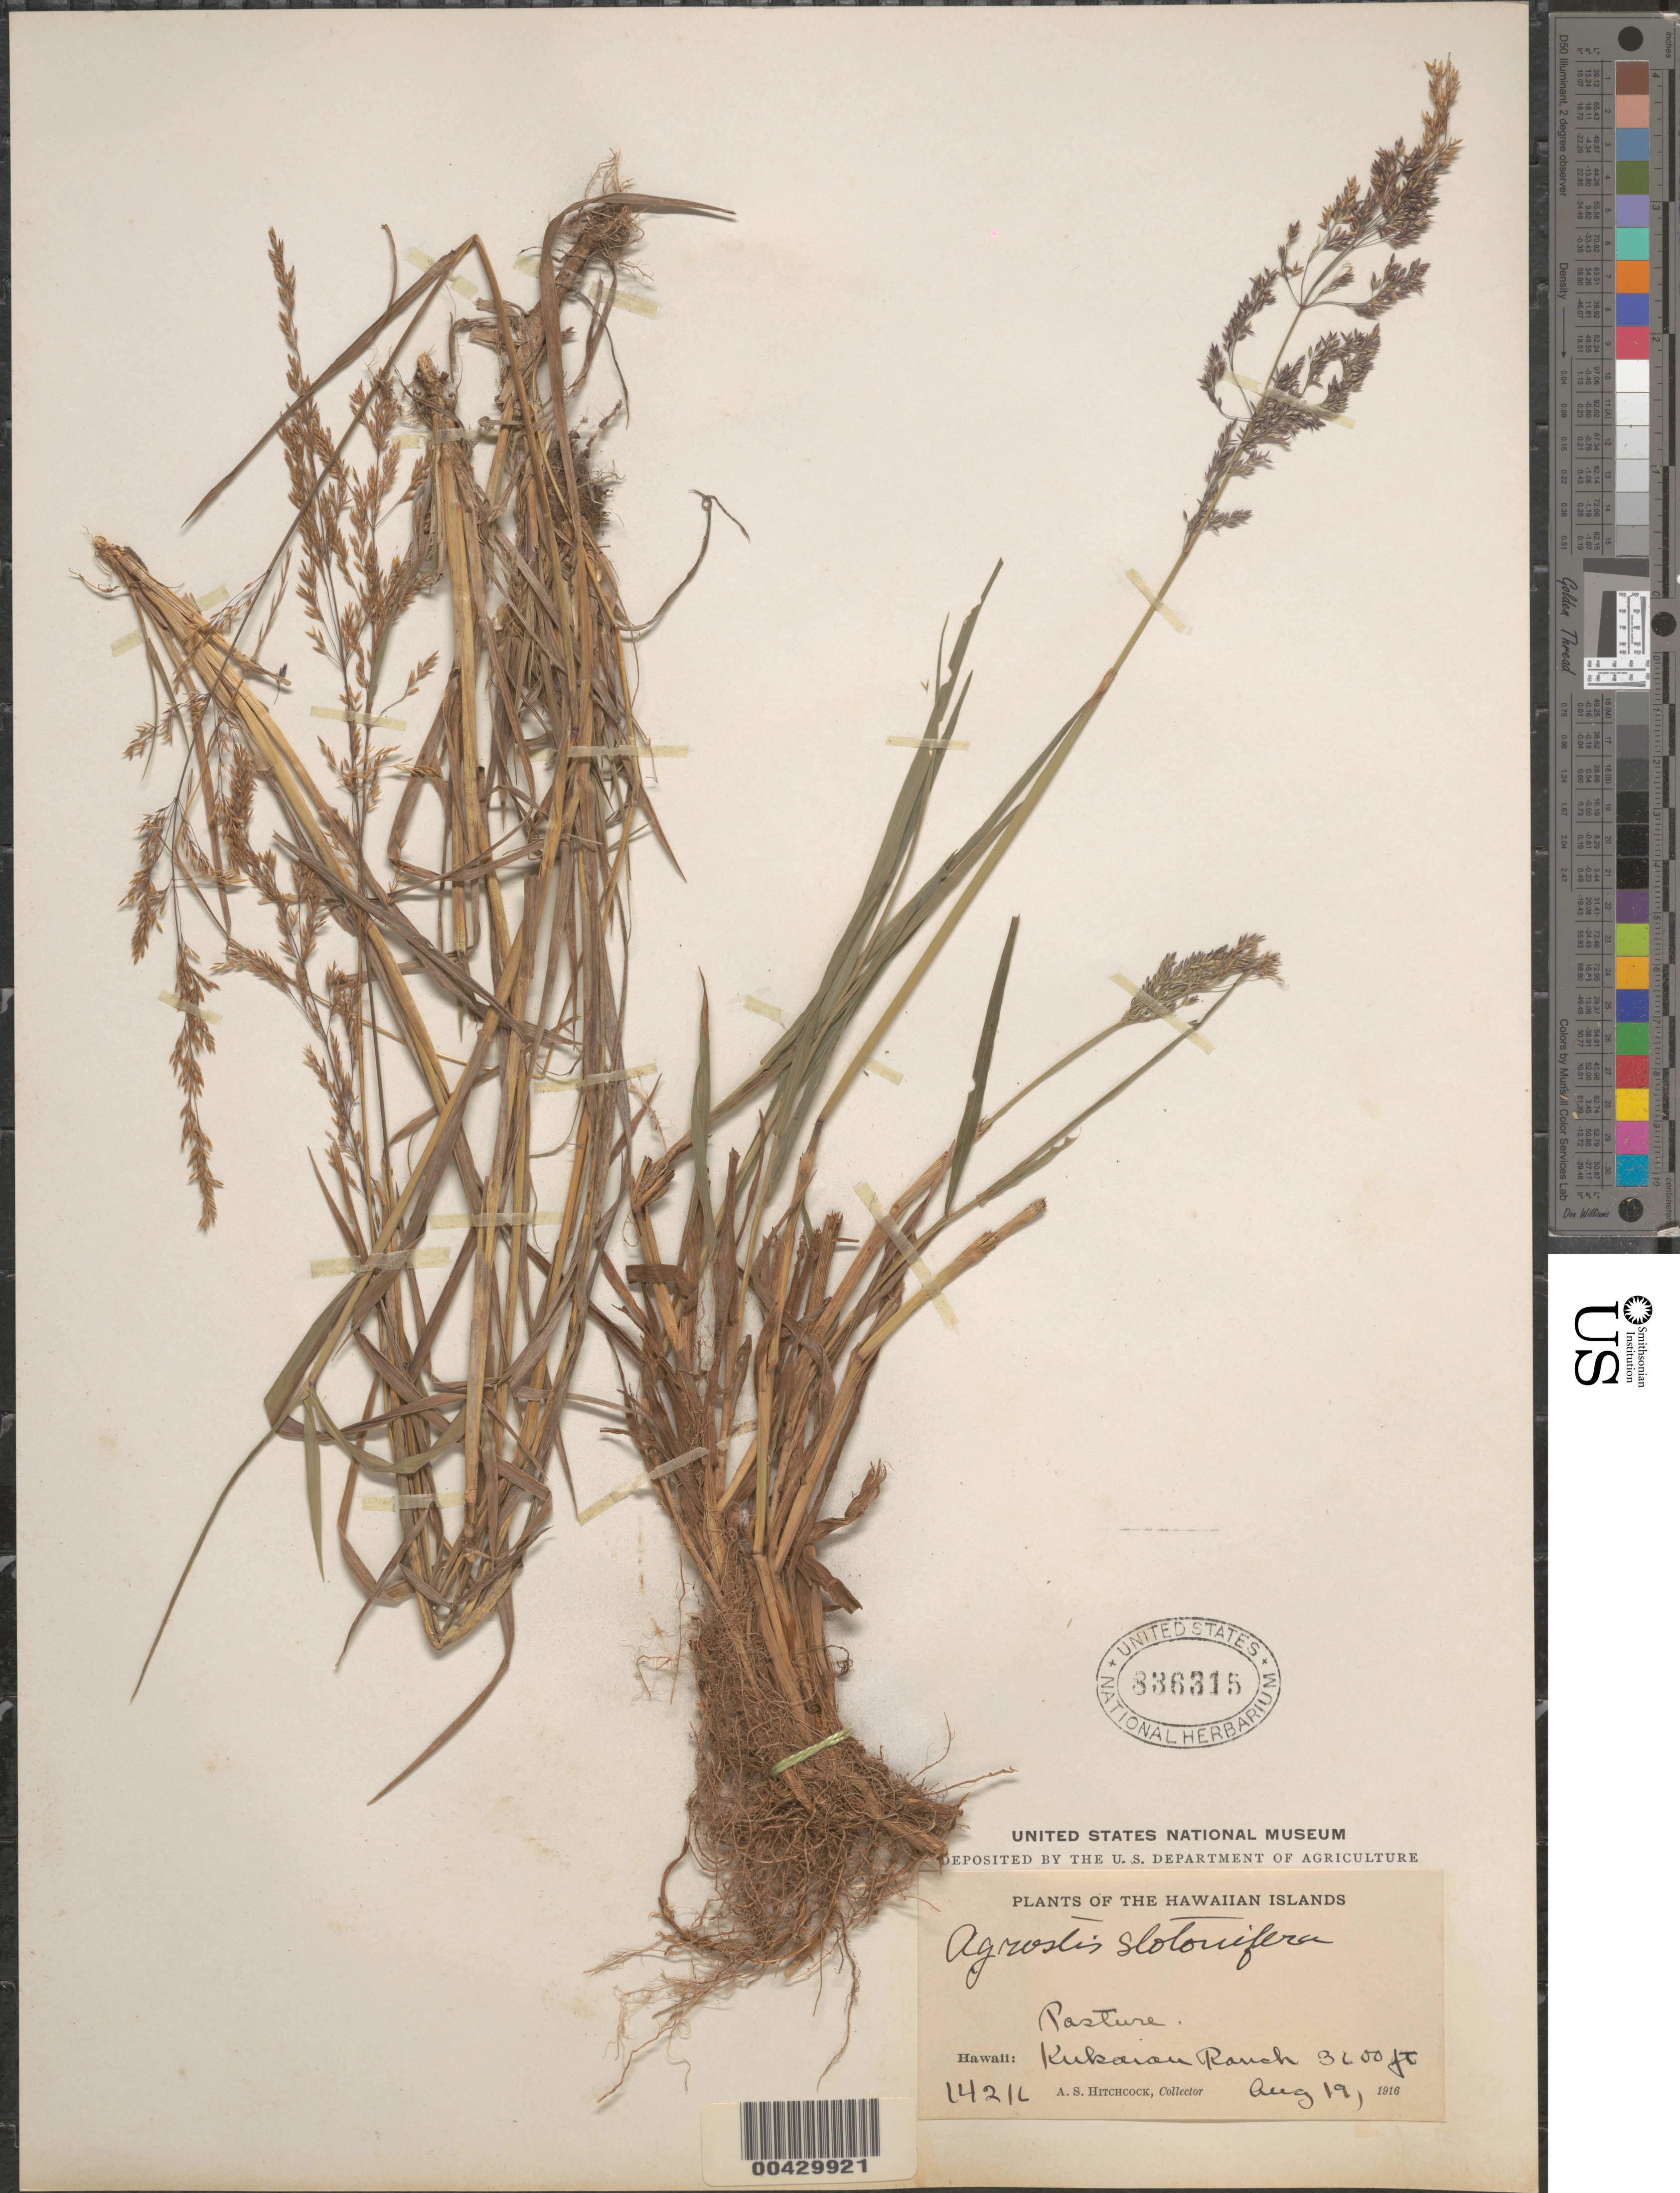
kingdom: Plantae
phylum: Tracheophyta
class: Liliopsida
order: Poales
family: Poaceae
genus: Agrostis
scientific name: Agrostis stolonifera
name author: L.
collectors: A. S. Hitchcock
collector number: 14216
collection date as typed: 19 Aug 1916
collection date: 1916-08-19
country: United States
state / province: Hawaii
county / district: Hawaii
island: Hawaii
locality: Kukaiau Ranch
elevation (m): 1097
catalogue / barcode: US 836315